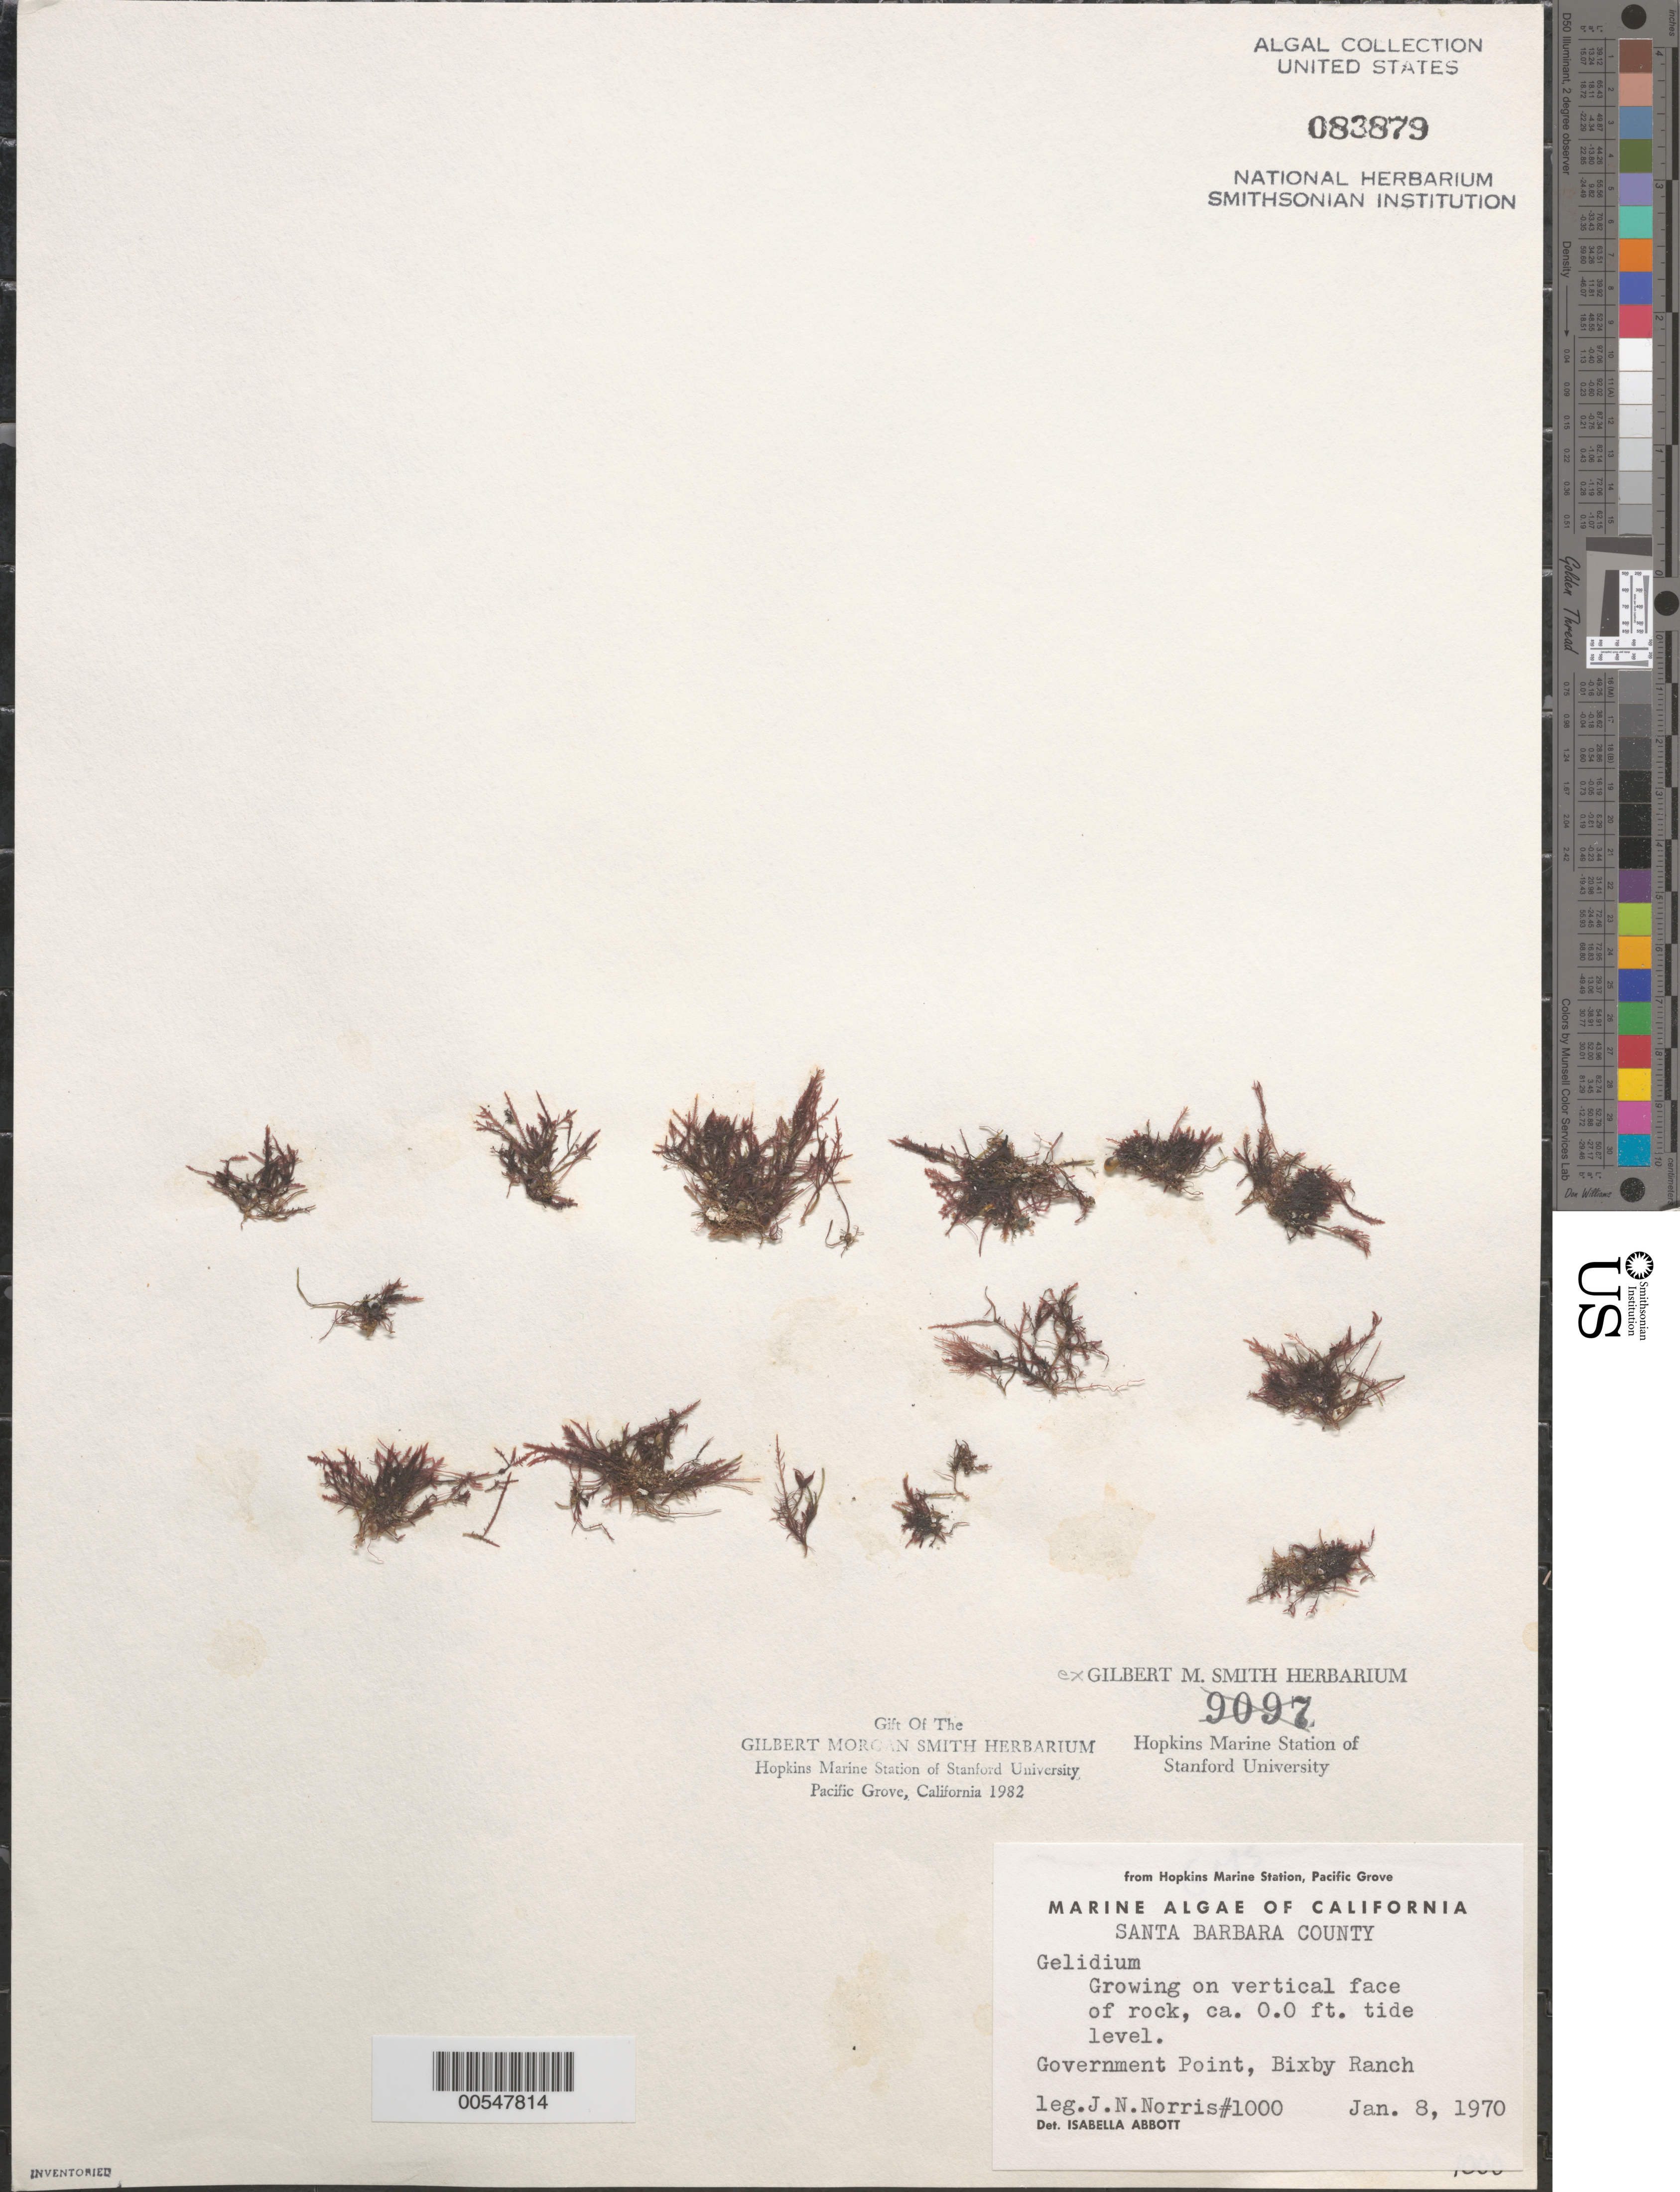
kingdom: Plantae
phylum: Rhodophyta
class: Florideophyceae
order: Gelidiales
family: Gelidiaceae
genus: Gelidium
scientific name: Gelidium coulteri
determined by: Abbott, Isabella A.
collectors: J. N. Norris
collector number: JN-1000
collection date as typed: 08 Jan 1970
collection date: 1970-01-08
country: United States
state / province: California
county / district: Santa Barbara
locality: Government Point, Bixby Ranch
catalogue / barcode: US 83879